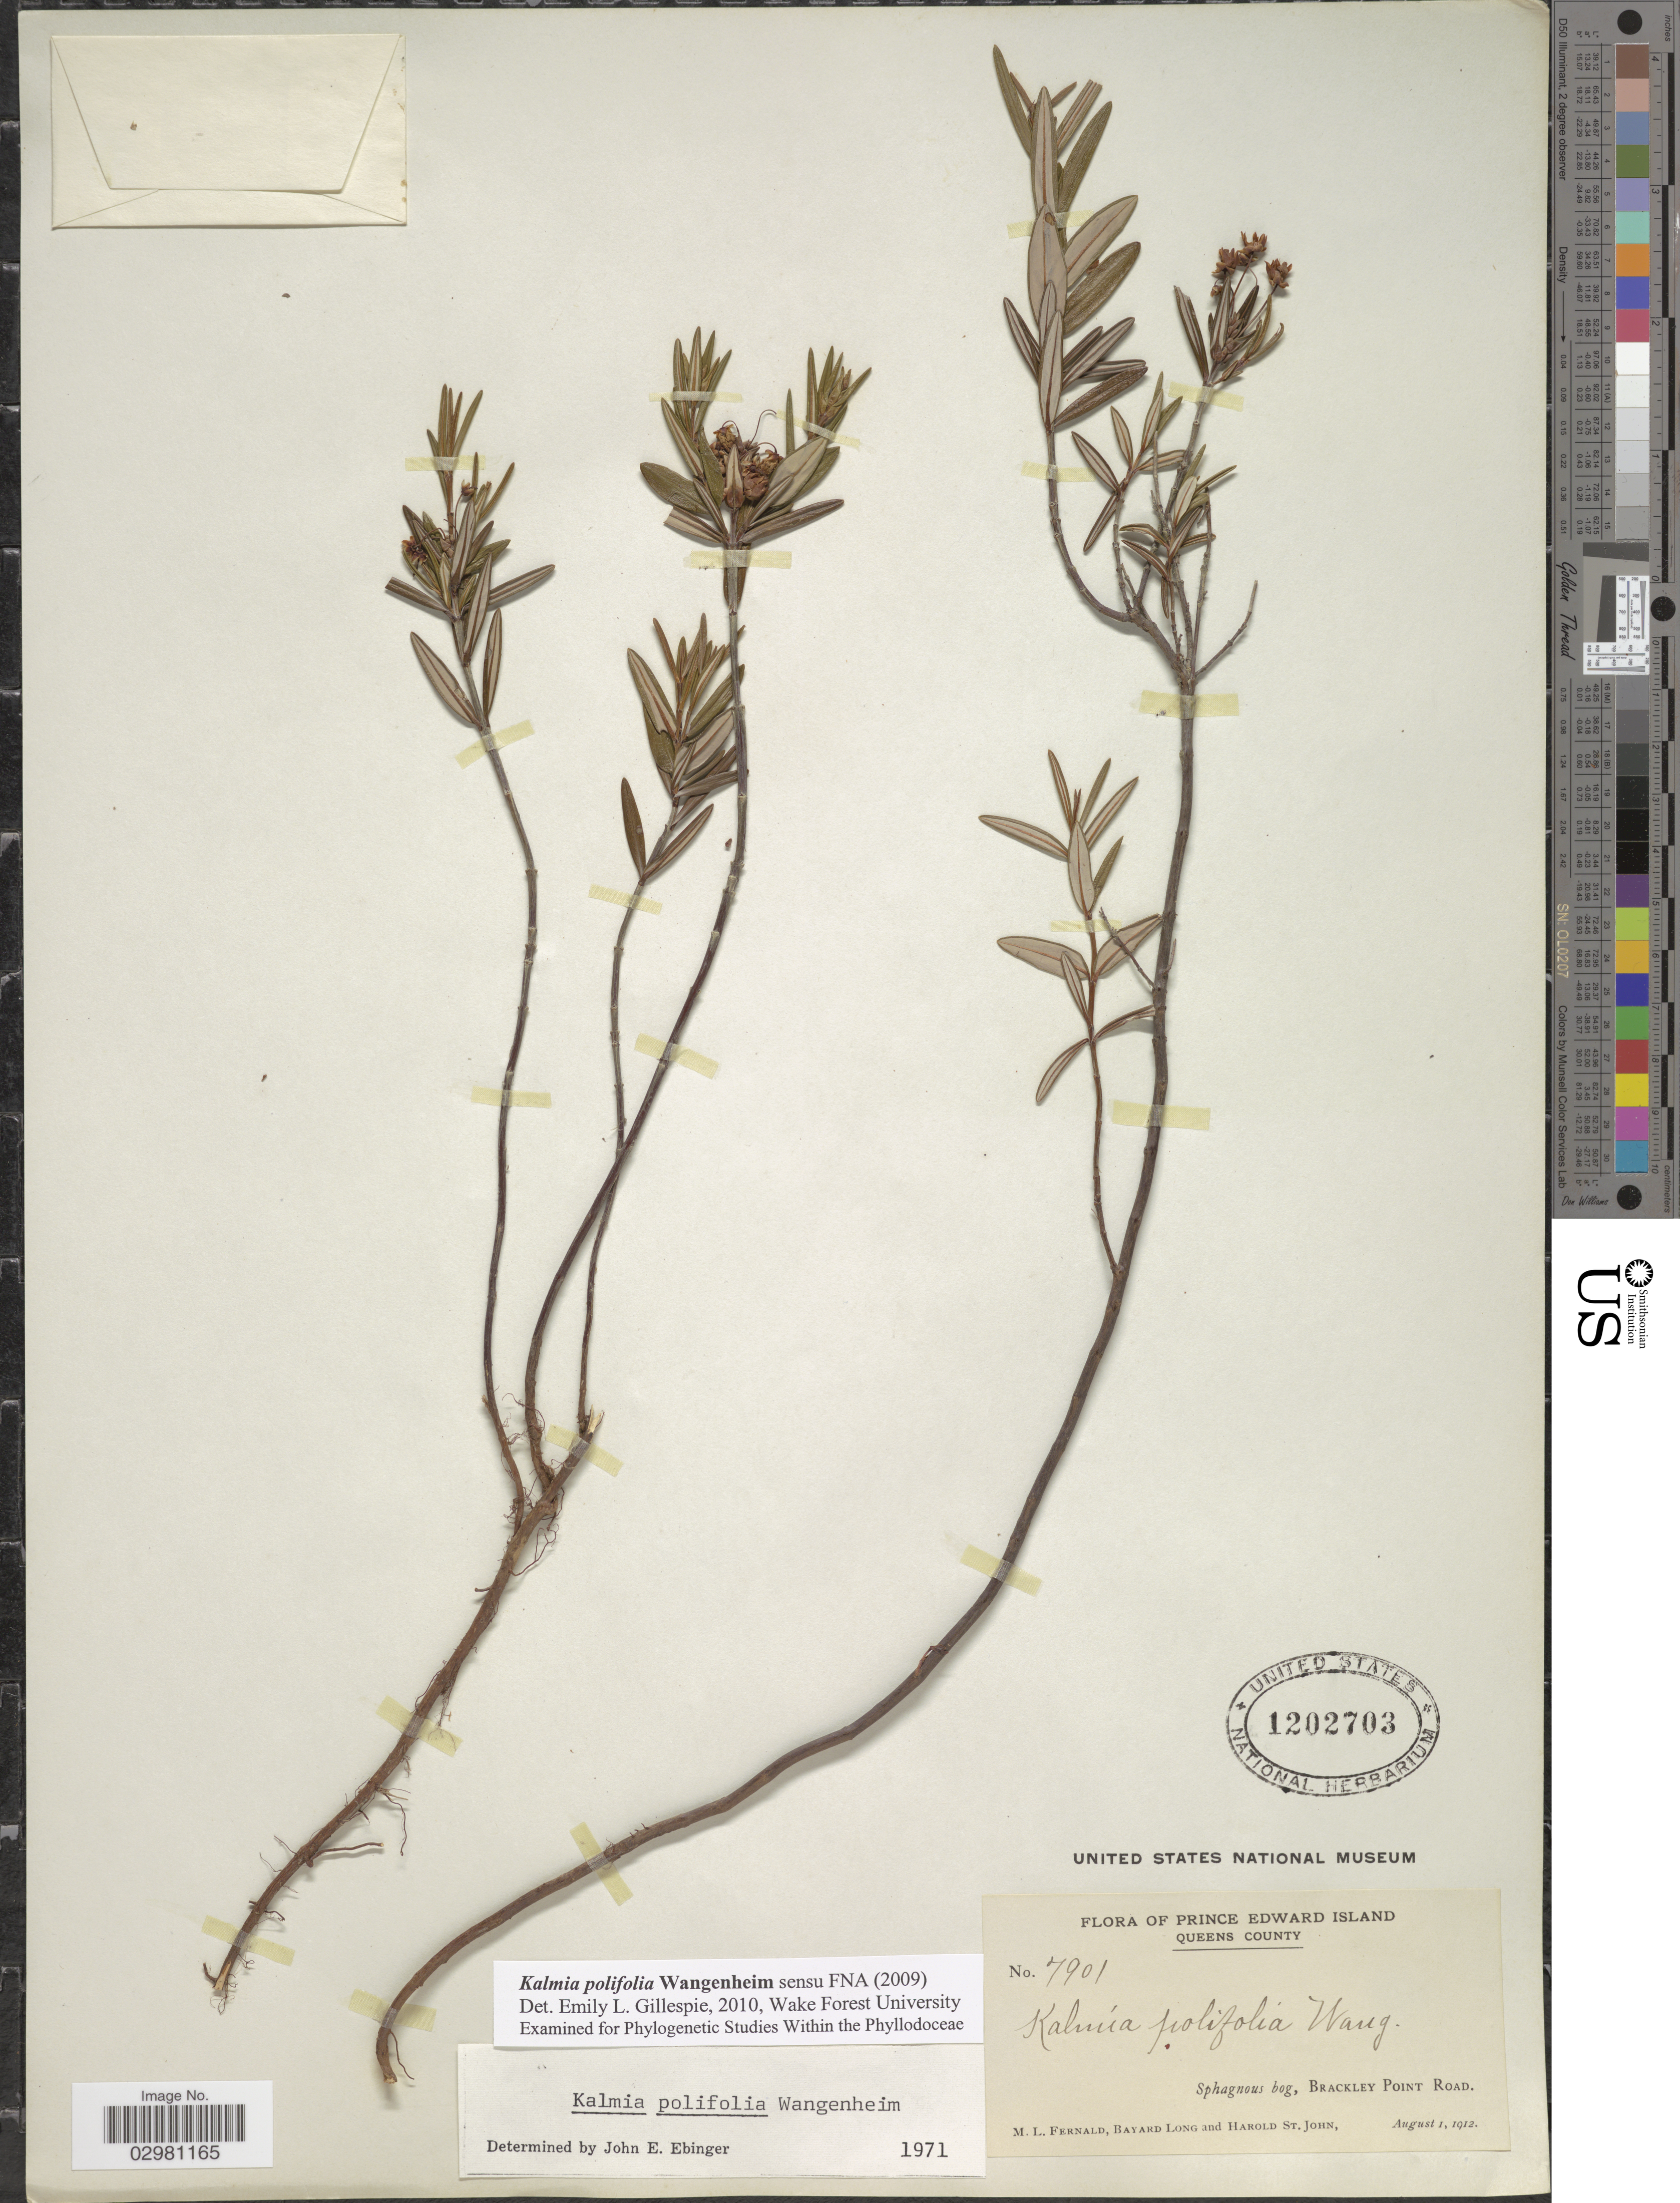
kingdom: Plantae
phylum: Tracheophyta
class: Magnoliopsida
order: Ericales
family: Ericaceae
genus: Kalmia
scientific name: Kalmia polifolia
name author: Wangenh.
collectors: M. L. Fernald, B. Long & H. St. John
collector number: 7901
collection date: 1912-08-01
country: Canada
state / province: Prince Edward Island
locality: Queens County. Sphagnous bog, Brackley Point Road.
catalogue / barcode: US 1202703